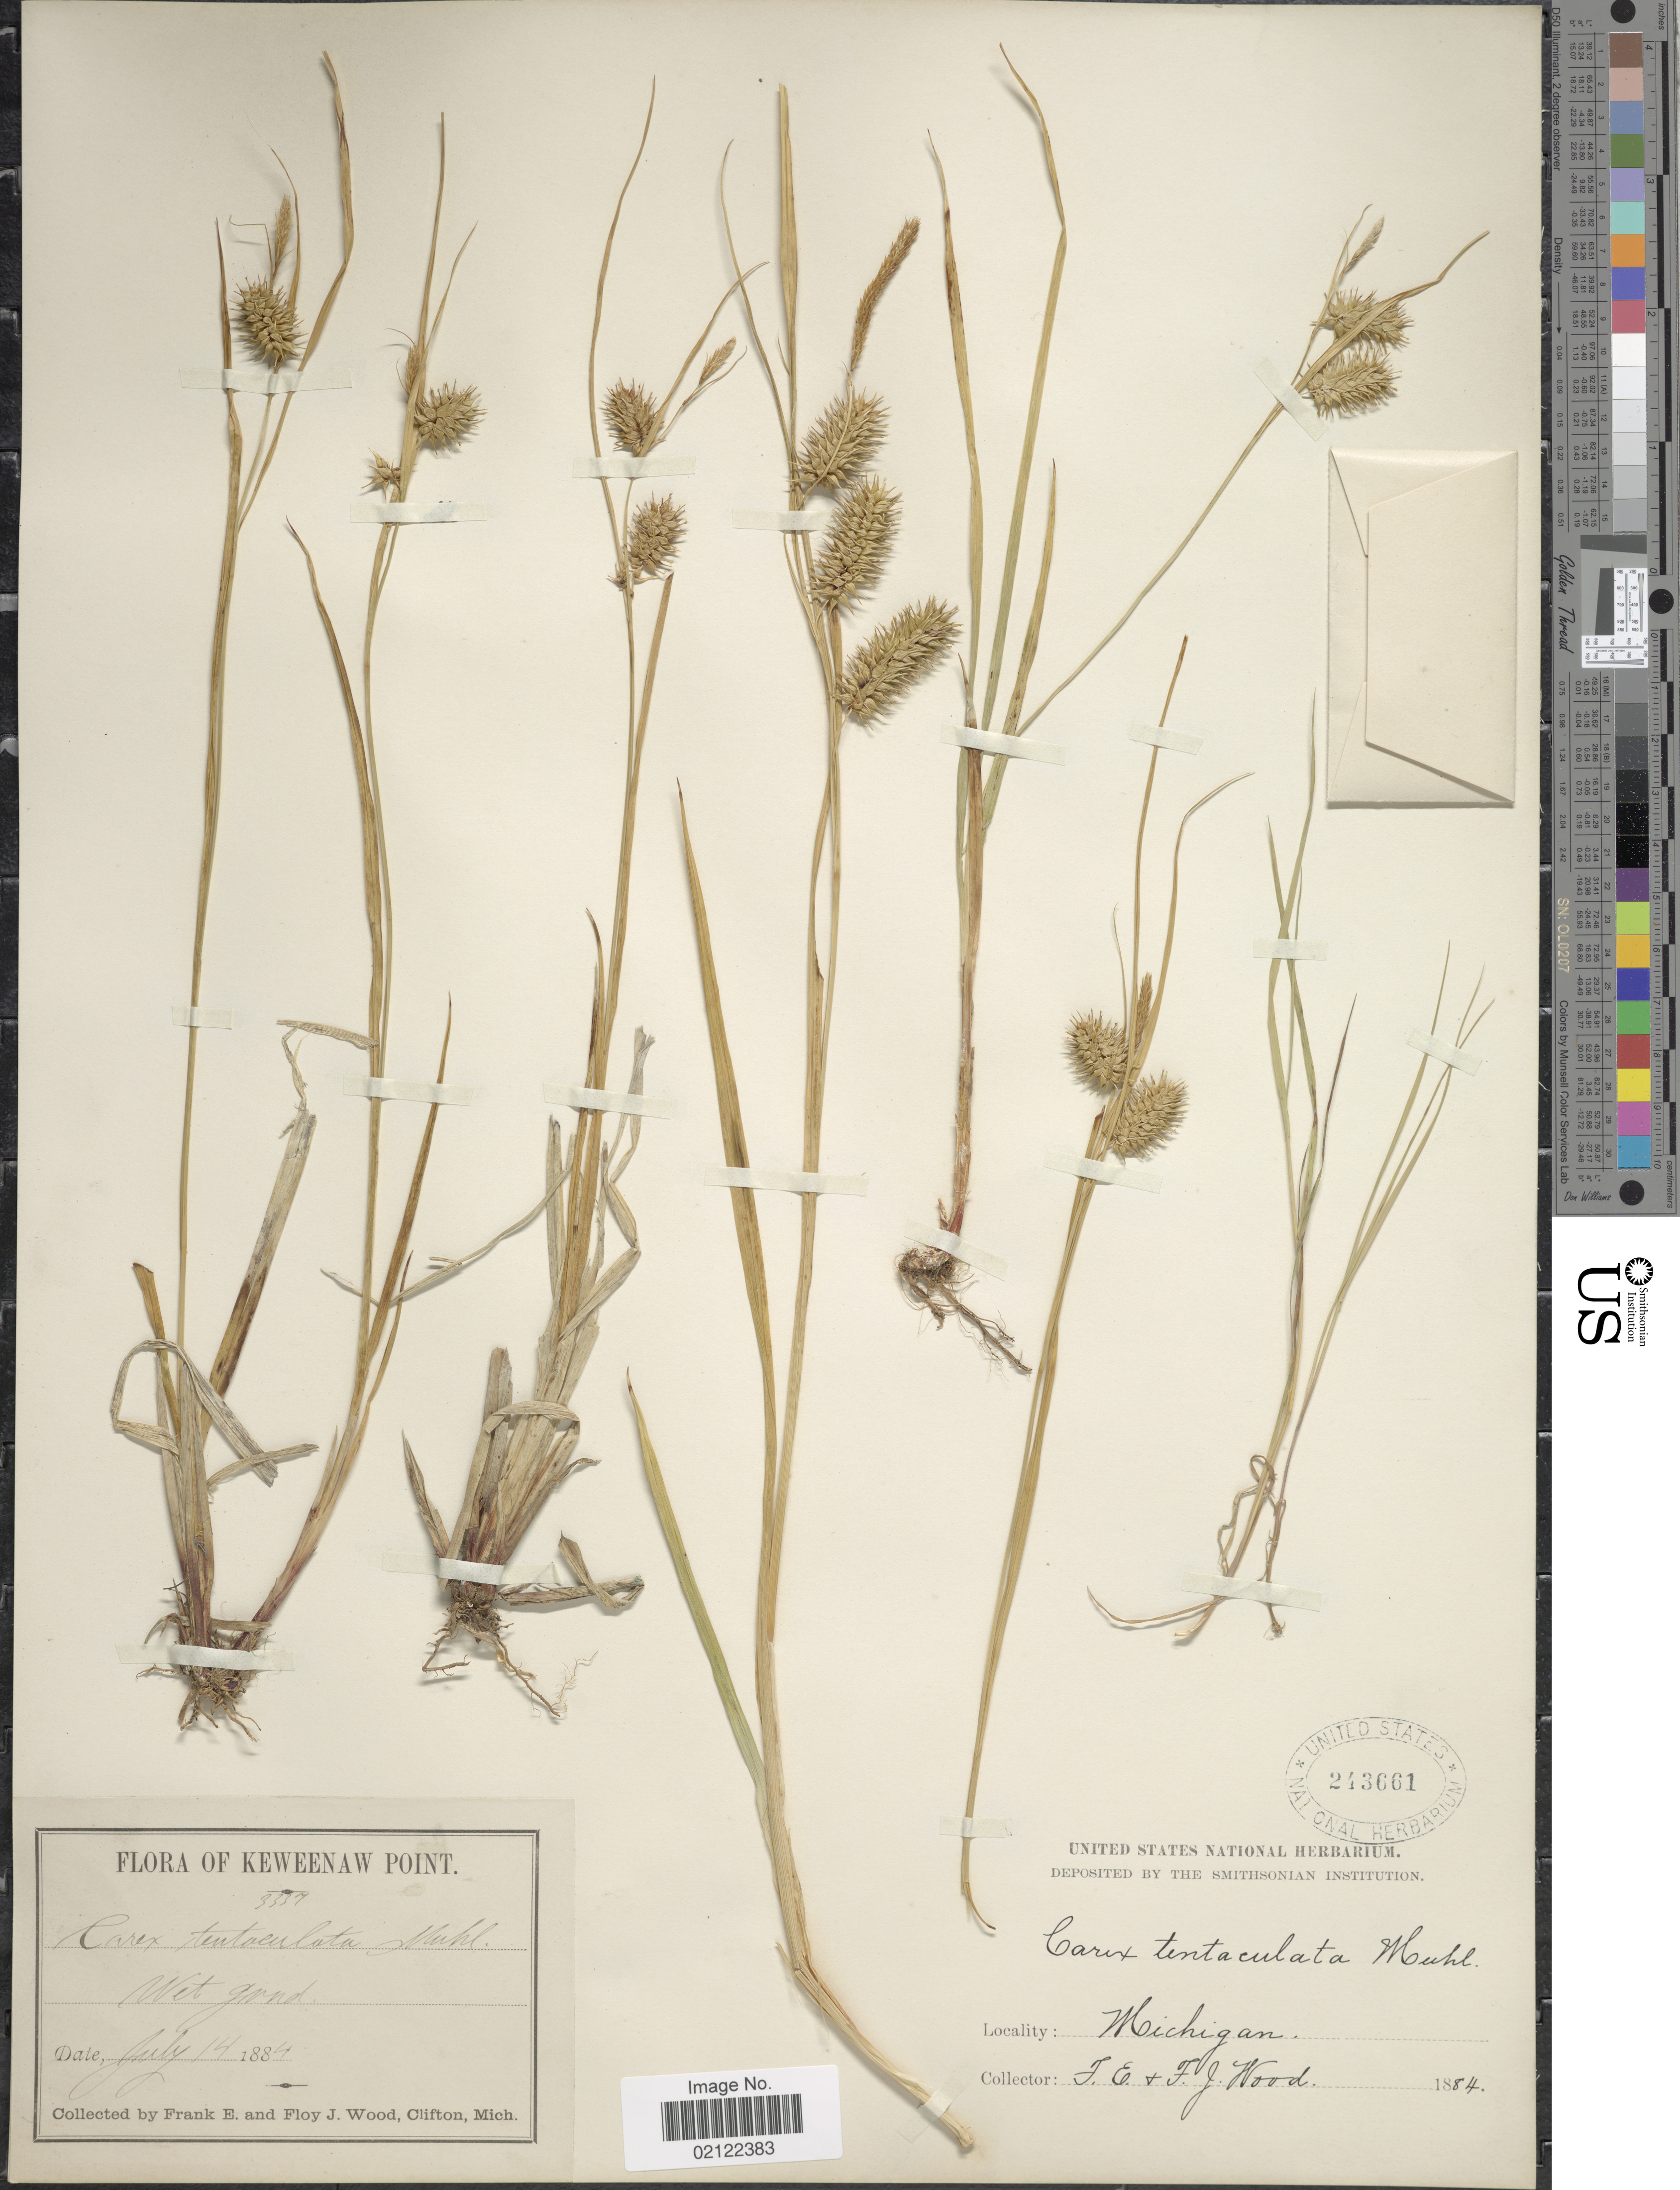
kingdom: Plantae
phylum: Tracheophyta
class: Liliopsida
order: Poales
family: Cyperaceae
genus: Carex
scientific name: Carex lurida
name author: Wahlenb.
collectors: F. Wood & F. Wood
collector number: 3337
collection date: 1884-07-14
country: United States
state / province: Michigan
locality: Keweenaw Point. Wet ground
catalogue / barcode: US 243661